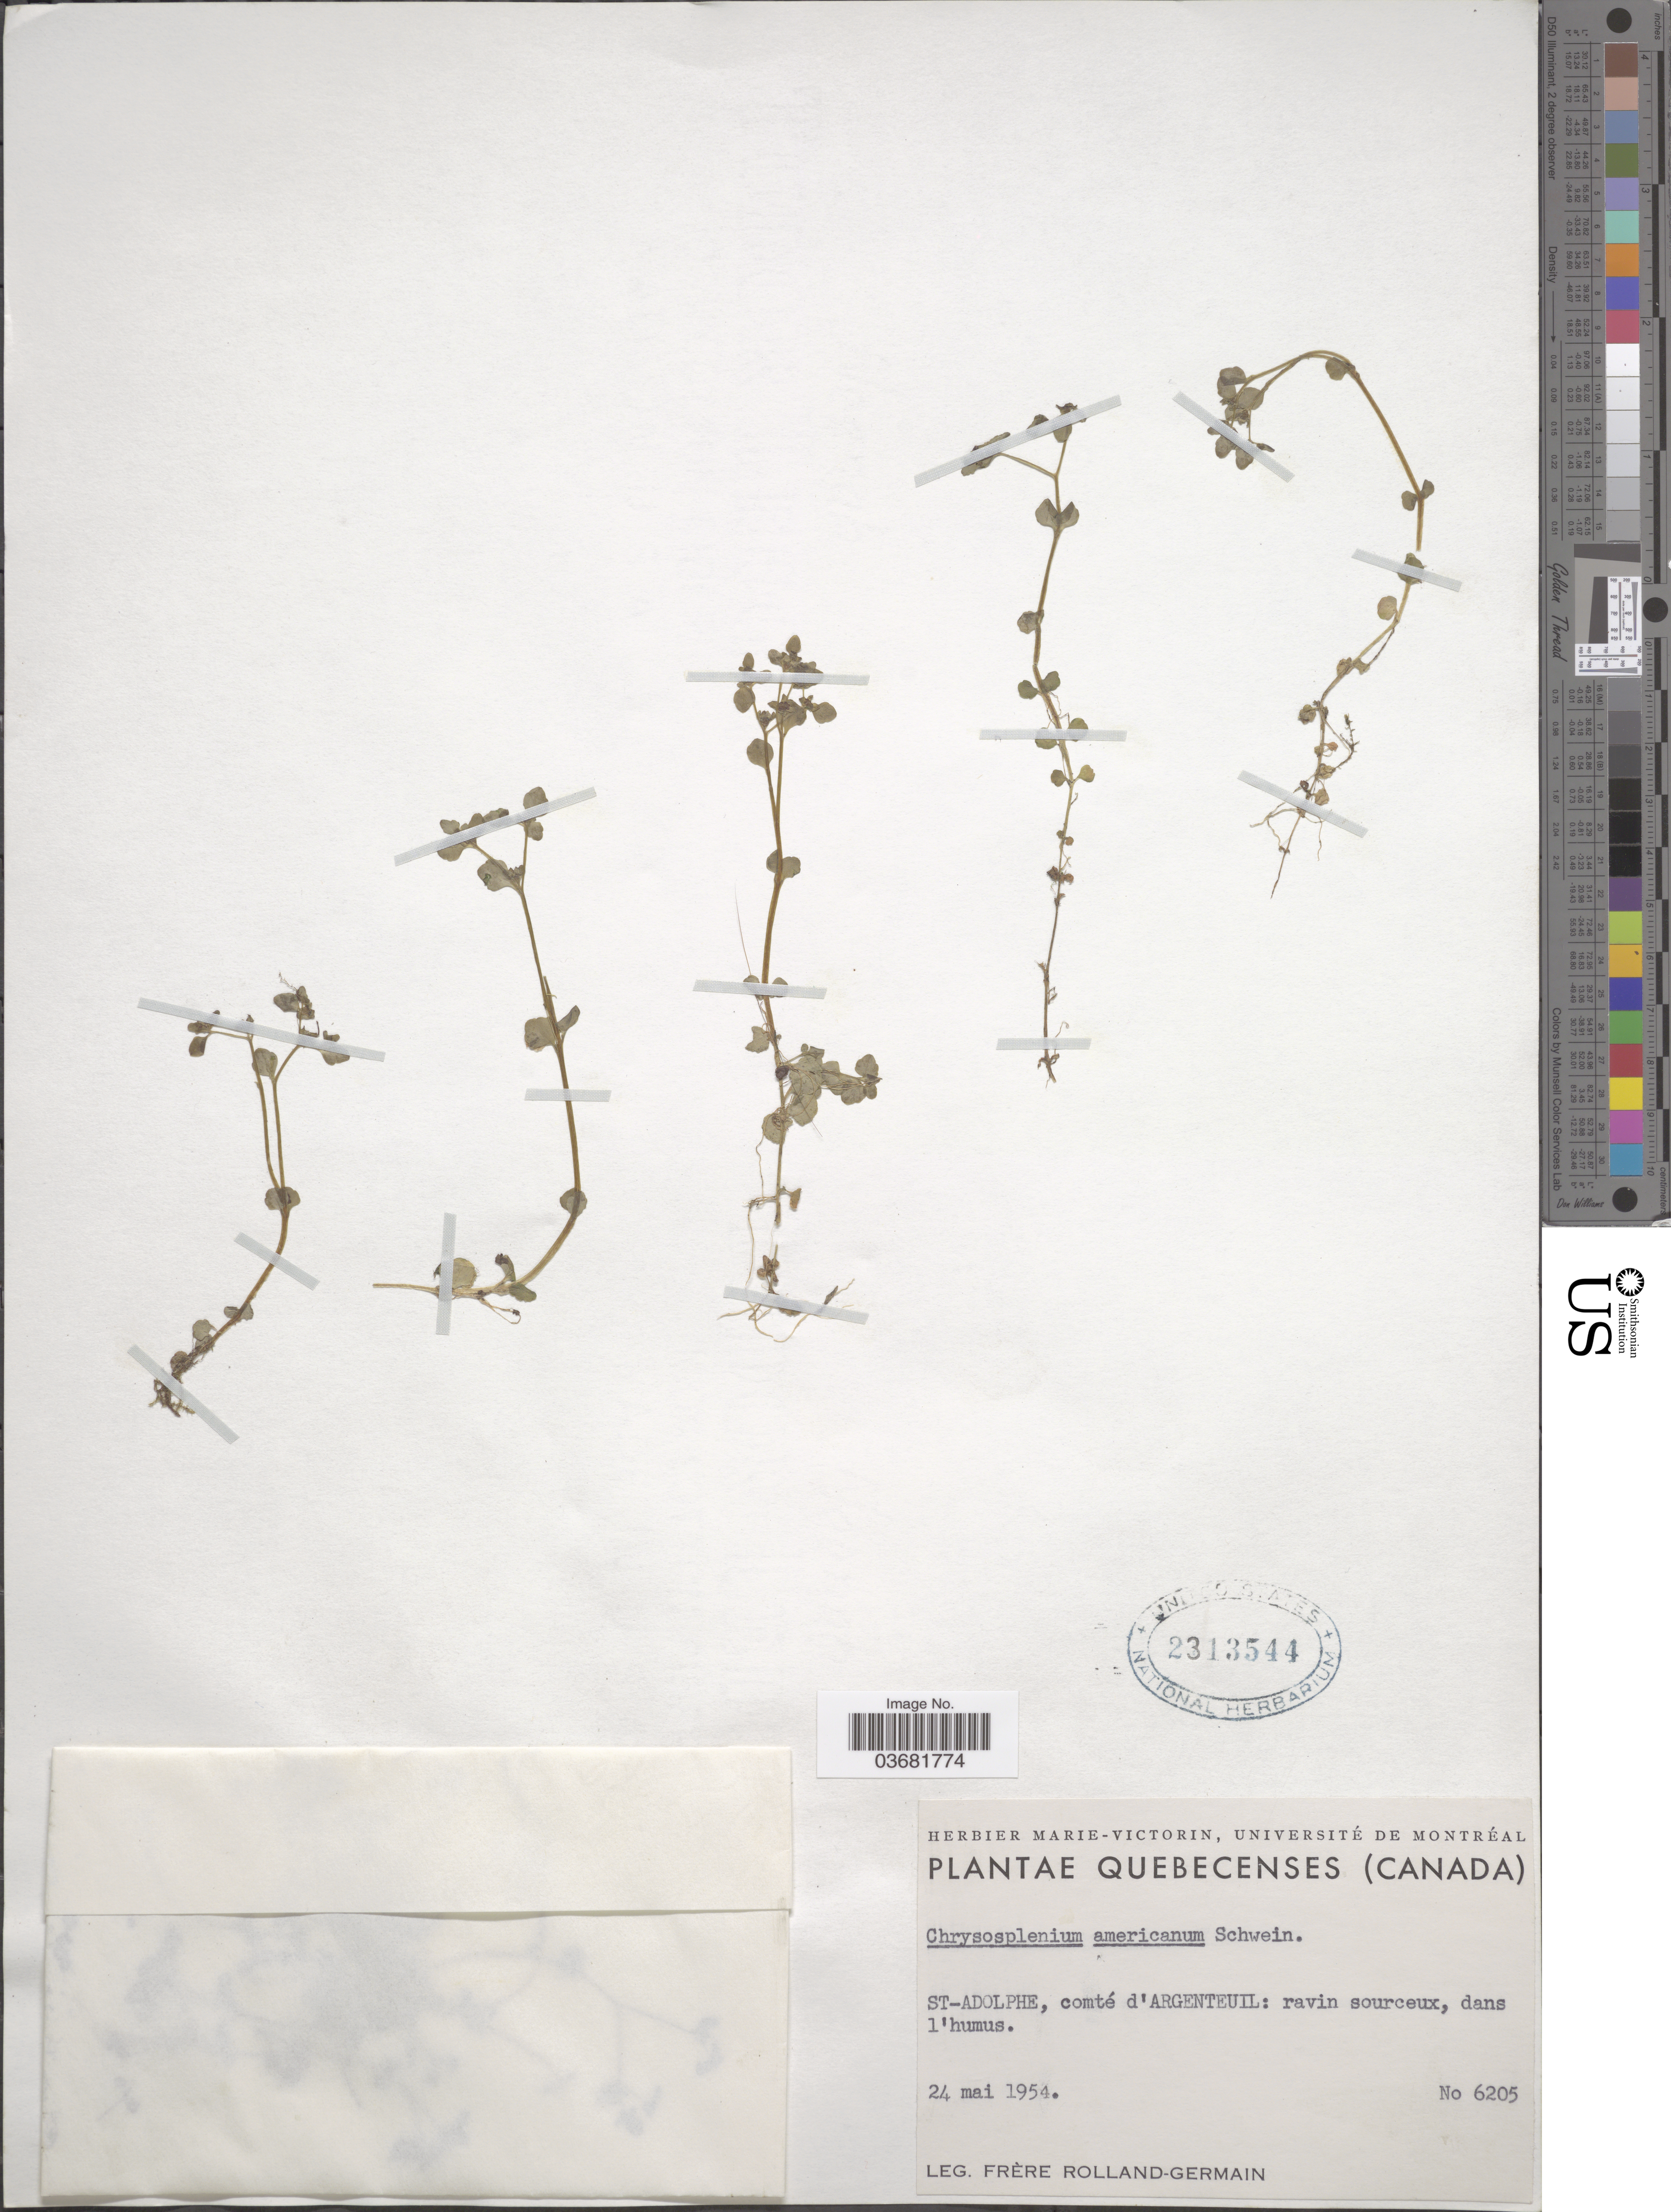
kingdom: Plantae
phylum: Tracheophyta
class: Magnoliopsida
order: Saxifragales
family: Saxifragaceae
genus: Chrysosplenium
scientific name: Chrysosplenium americanum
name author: Schwein.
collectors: Rolland-Germain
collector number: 6205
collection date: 1954-05-24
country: Canada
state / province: Quebec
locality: Quebecenses. St-Adolphe, comté d'Argenteuil: ravin sourceux, dans l'humus.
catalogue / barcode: US 2313544